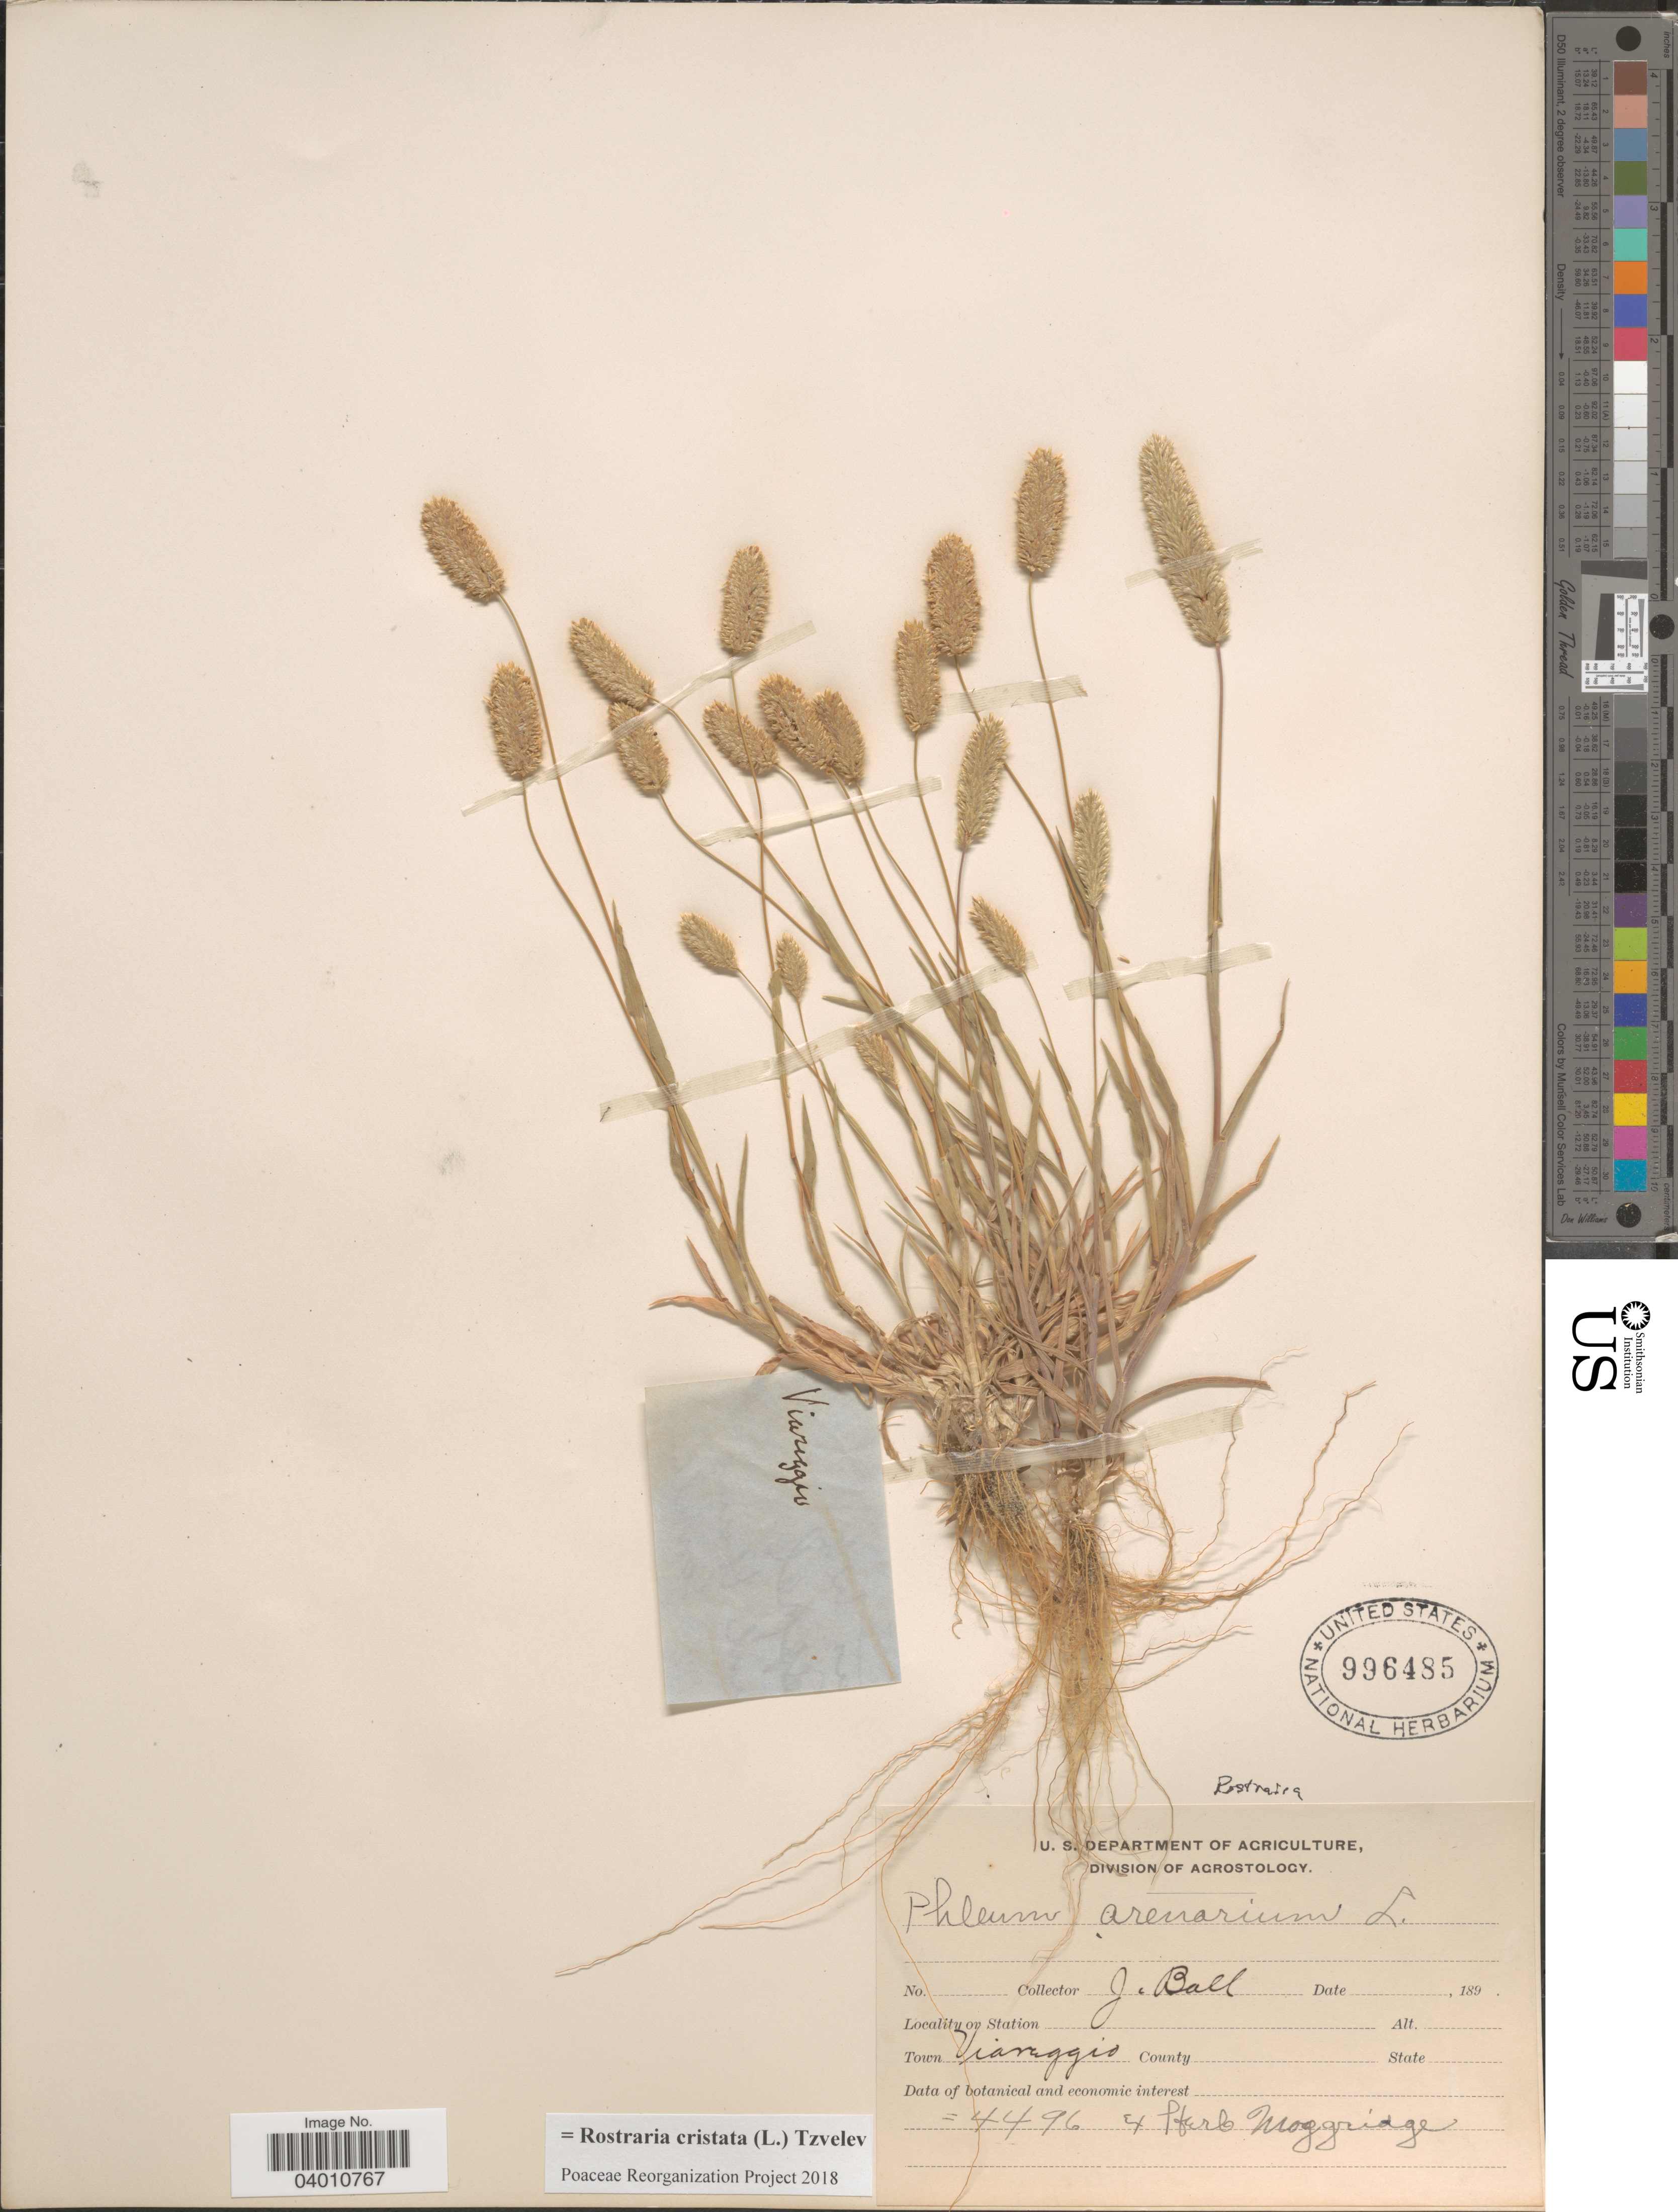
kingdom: Plantae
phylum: Tracheophyta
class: Liliopsida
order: Poales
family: Poaceae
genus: Rostraria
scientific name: Rostraria cristata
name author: (L.) Tzvelev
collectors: J. Ball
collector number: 4496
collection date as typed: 189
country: Italy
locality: Town Viareggio.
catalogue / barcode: US 996485